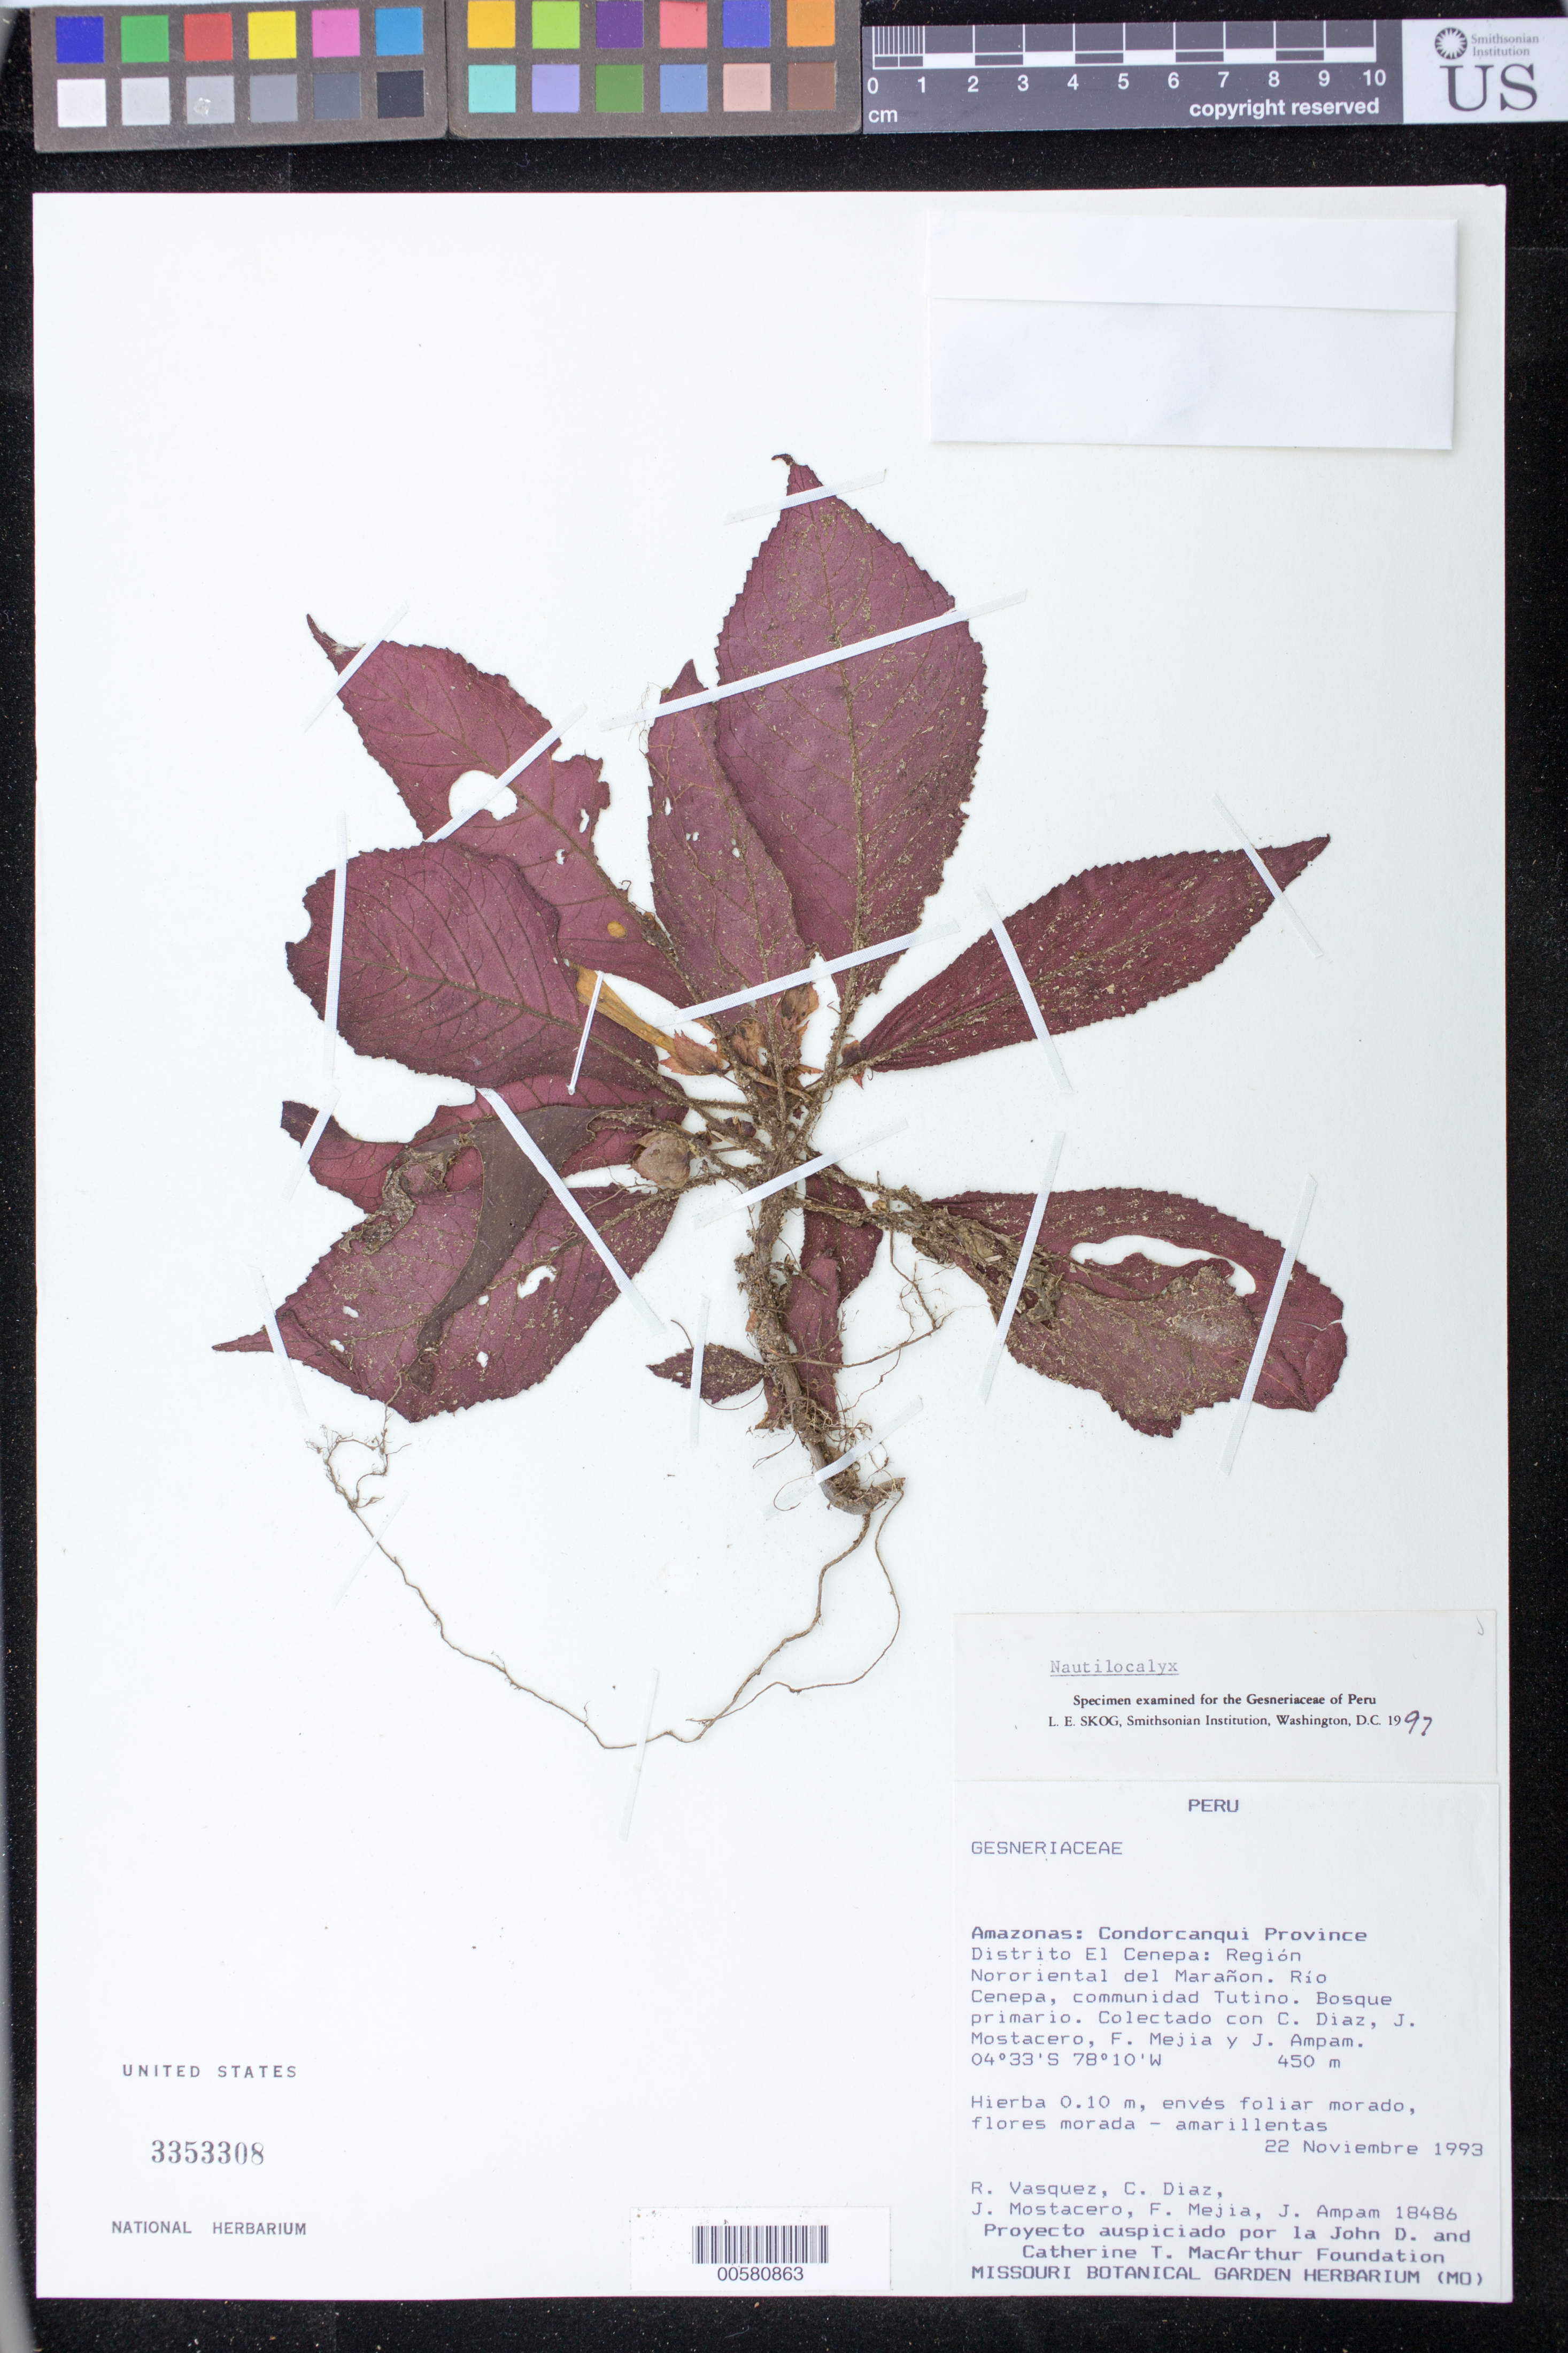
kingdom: Plantae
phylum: Tracheophyta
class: Magnoliopsida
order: Lamiales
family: Gesneriaceae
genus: Nautilocalyx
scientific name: Nautilocalyx sp.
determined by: Clark, J. L., (SEL), The Marie Selby Botanical Garden (UNITED STATES)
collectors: R. Vásquez, C. Díaz, J. Mostacero, F. Mejia & J. Ampam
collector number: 18486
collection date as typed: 22 Nov 1993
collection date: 1993-11-22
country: Peru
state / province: Amazonas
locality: Prov. Condorcanqui, dtto. El Cenepa: región nororiental del Marañon, Río Cenepa, communidad Tutino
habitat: Bosque primario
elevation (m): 450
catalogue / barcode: US 3353308